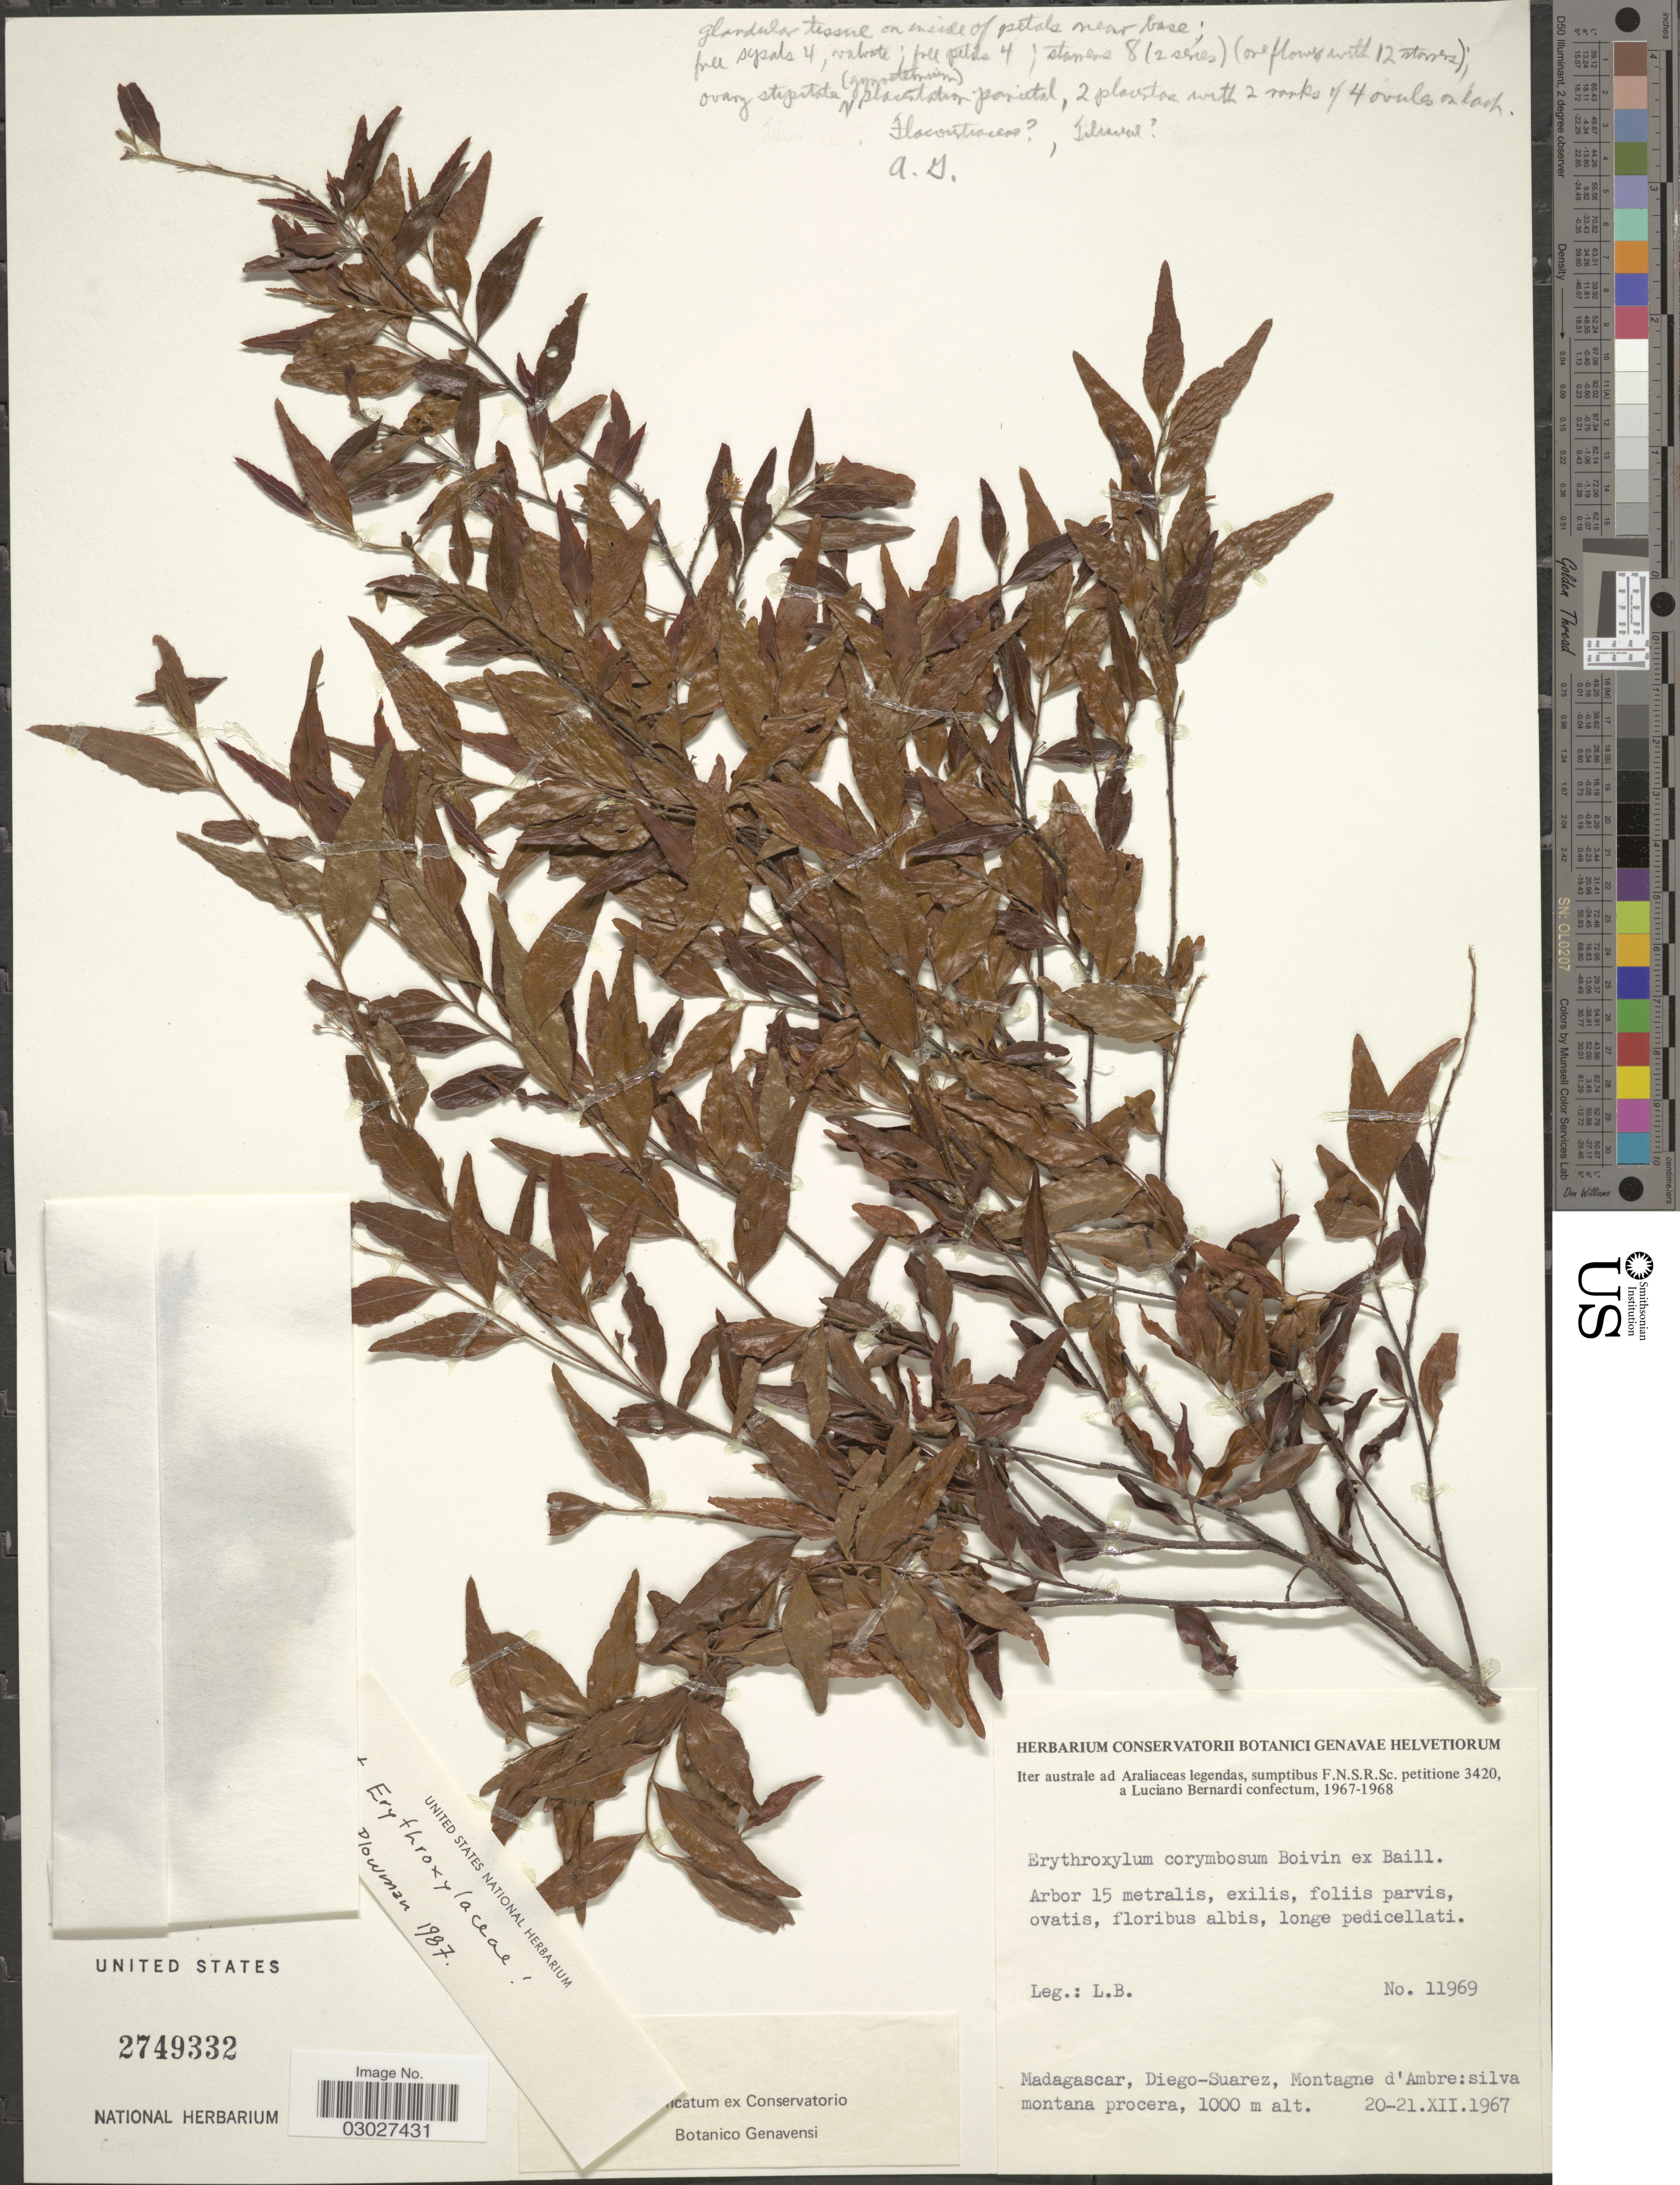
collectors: L. Bernardi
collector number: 11969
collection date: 1967-12-20/1967-12-21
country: Madagascar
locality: Diego-Suarez, Montagne d'Ambre: silva montana procera.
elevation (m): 1000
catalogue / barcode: US 2749332